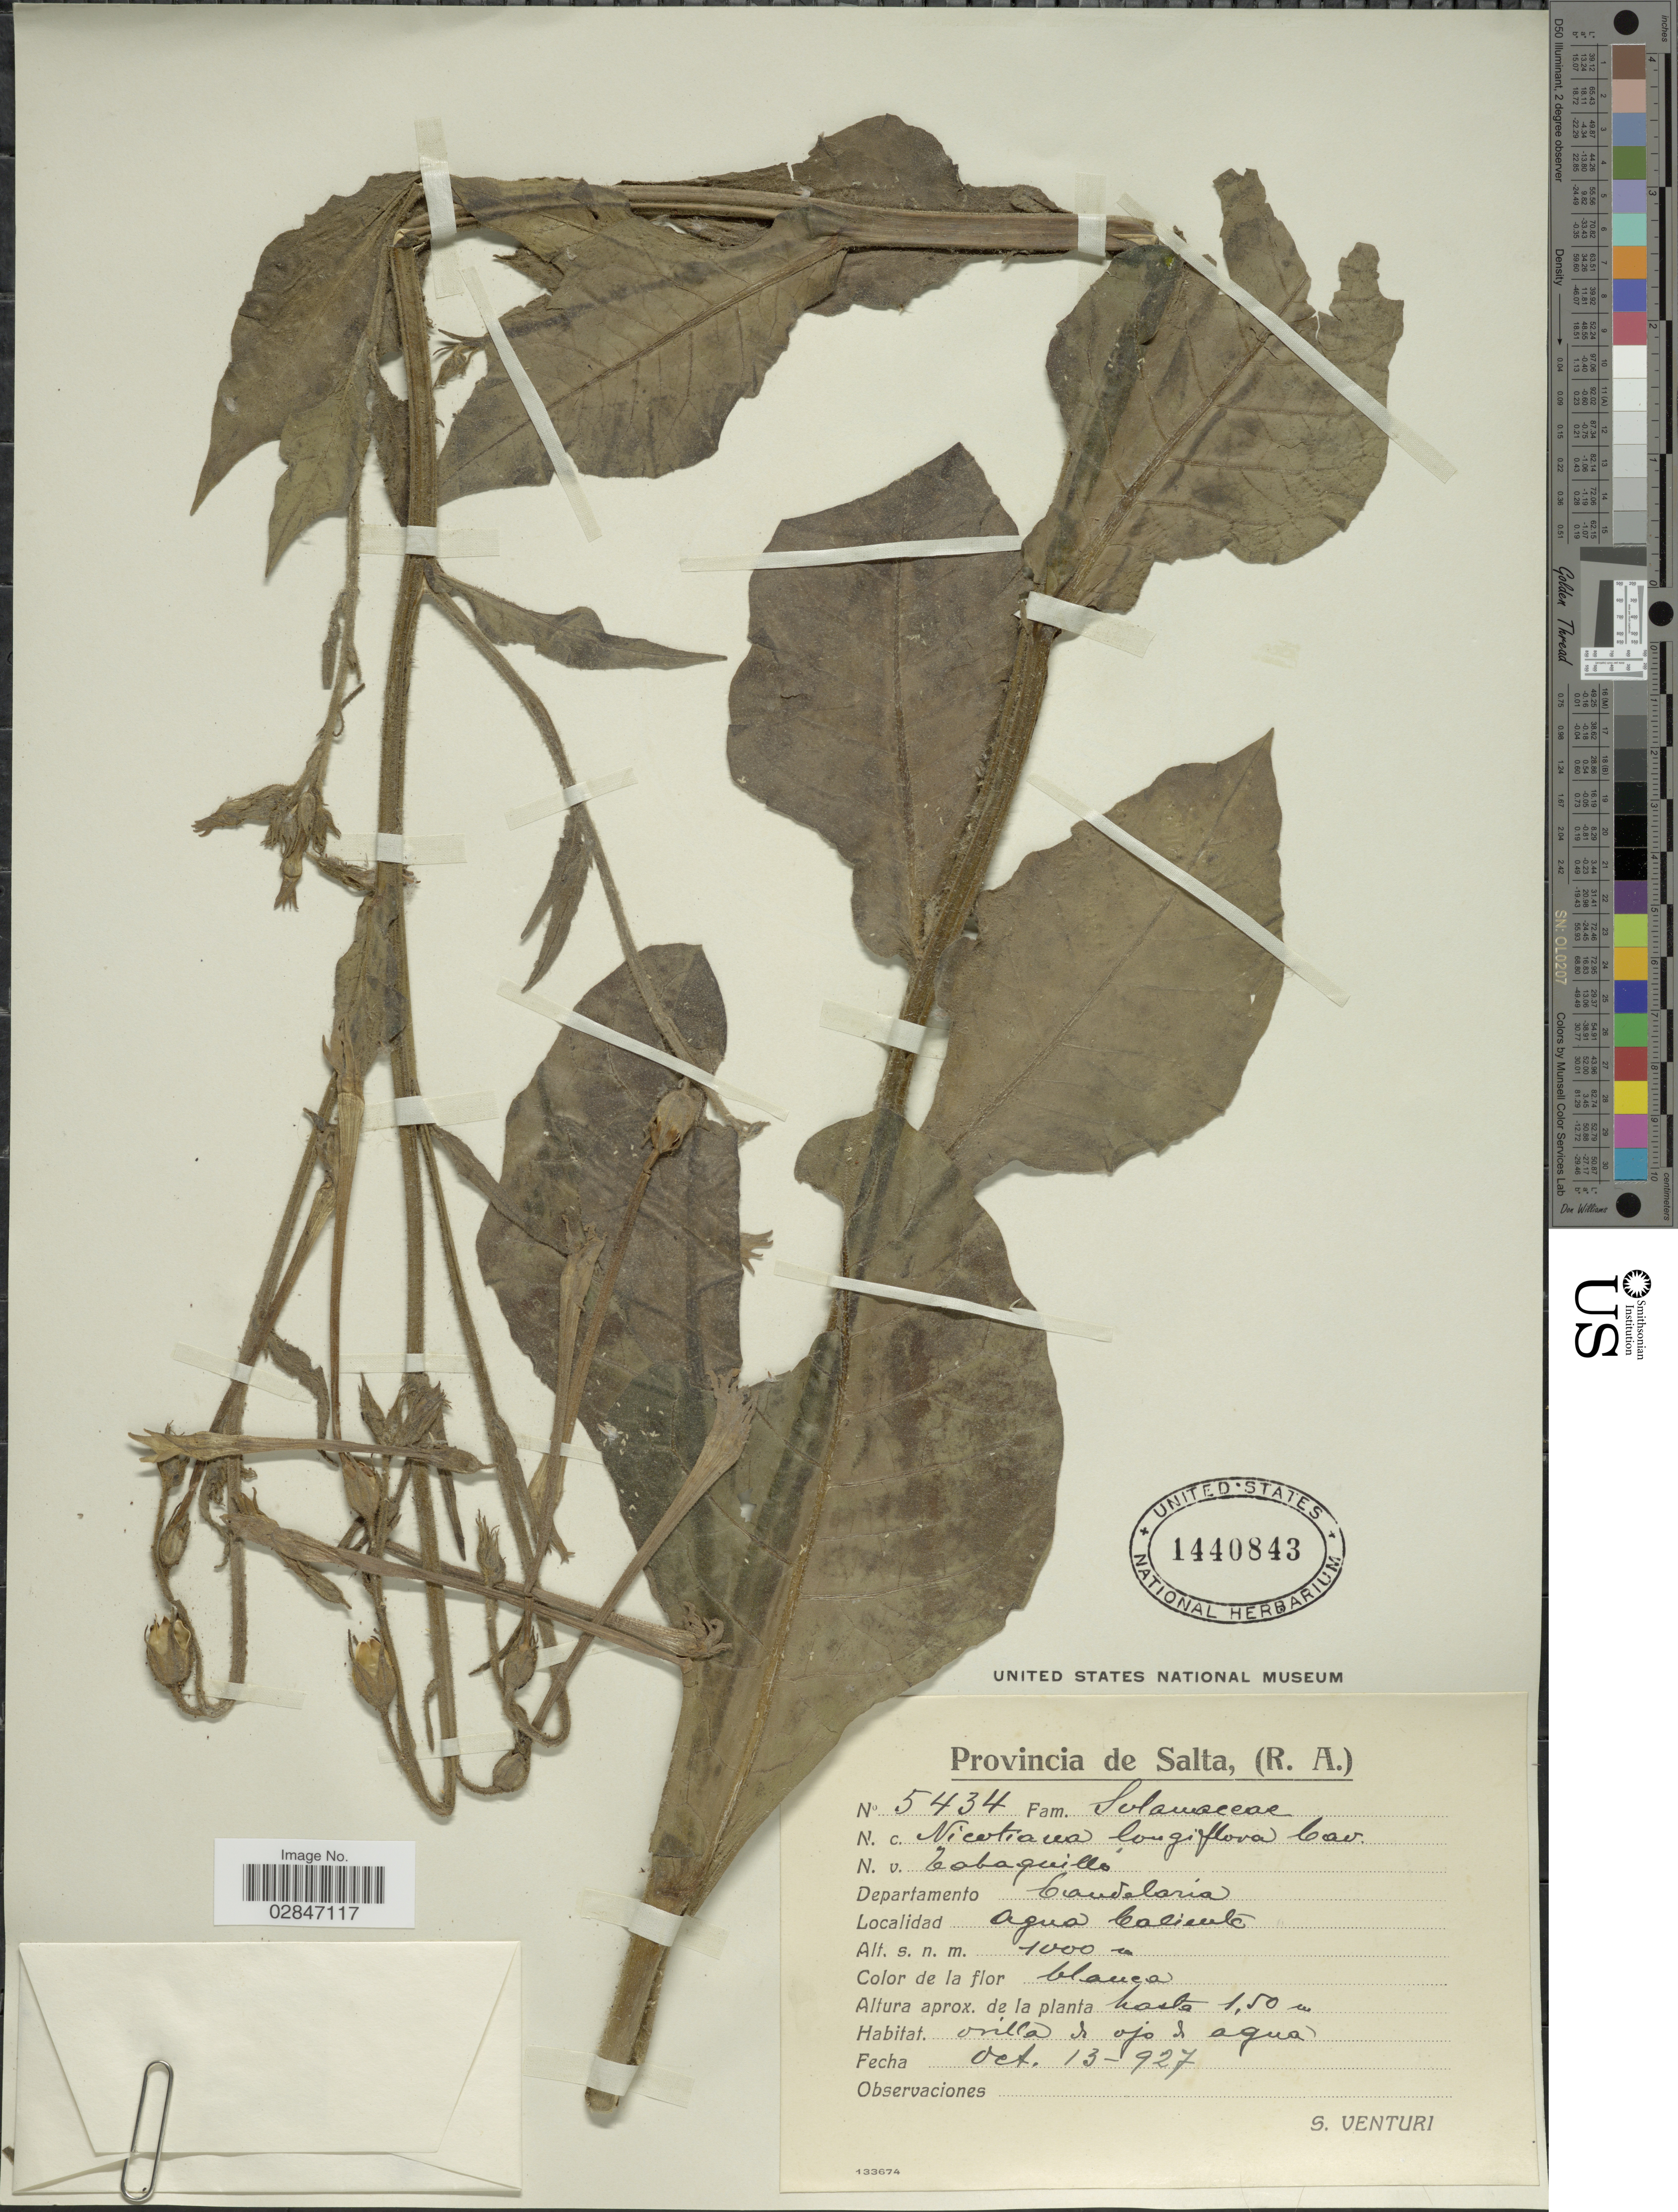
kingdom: Plantae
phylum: Tracheophyta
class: Magnoliopsida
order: Solanales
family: Solanaceae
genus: Nicotiana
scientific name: Nicotiana longiflora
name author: Cav.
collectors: S. Venturi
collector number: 5434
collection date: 1927-10-13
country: Argentina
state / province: Salta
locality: Provincia de Salta, (R. A. ), Departamento Candelaria, Agua Caliente.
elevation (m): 1000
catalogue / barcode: US 1440843